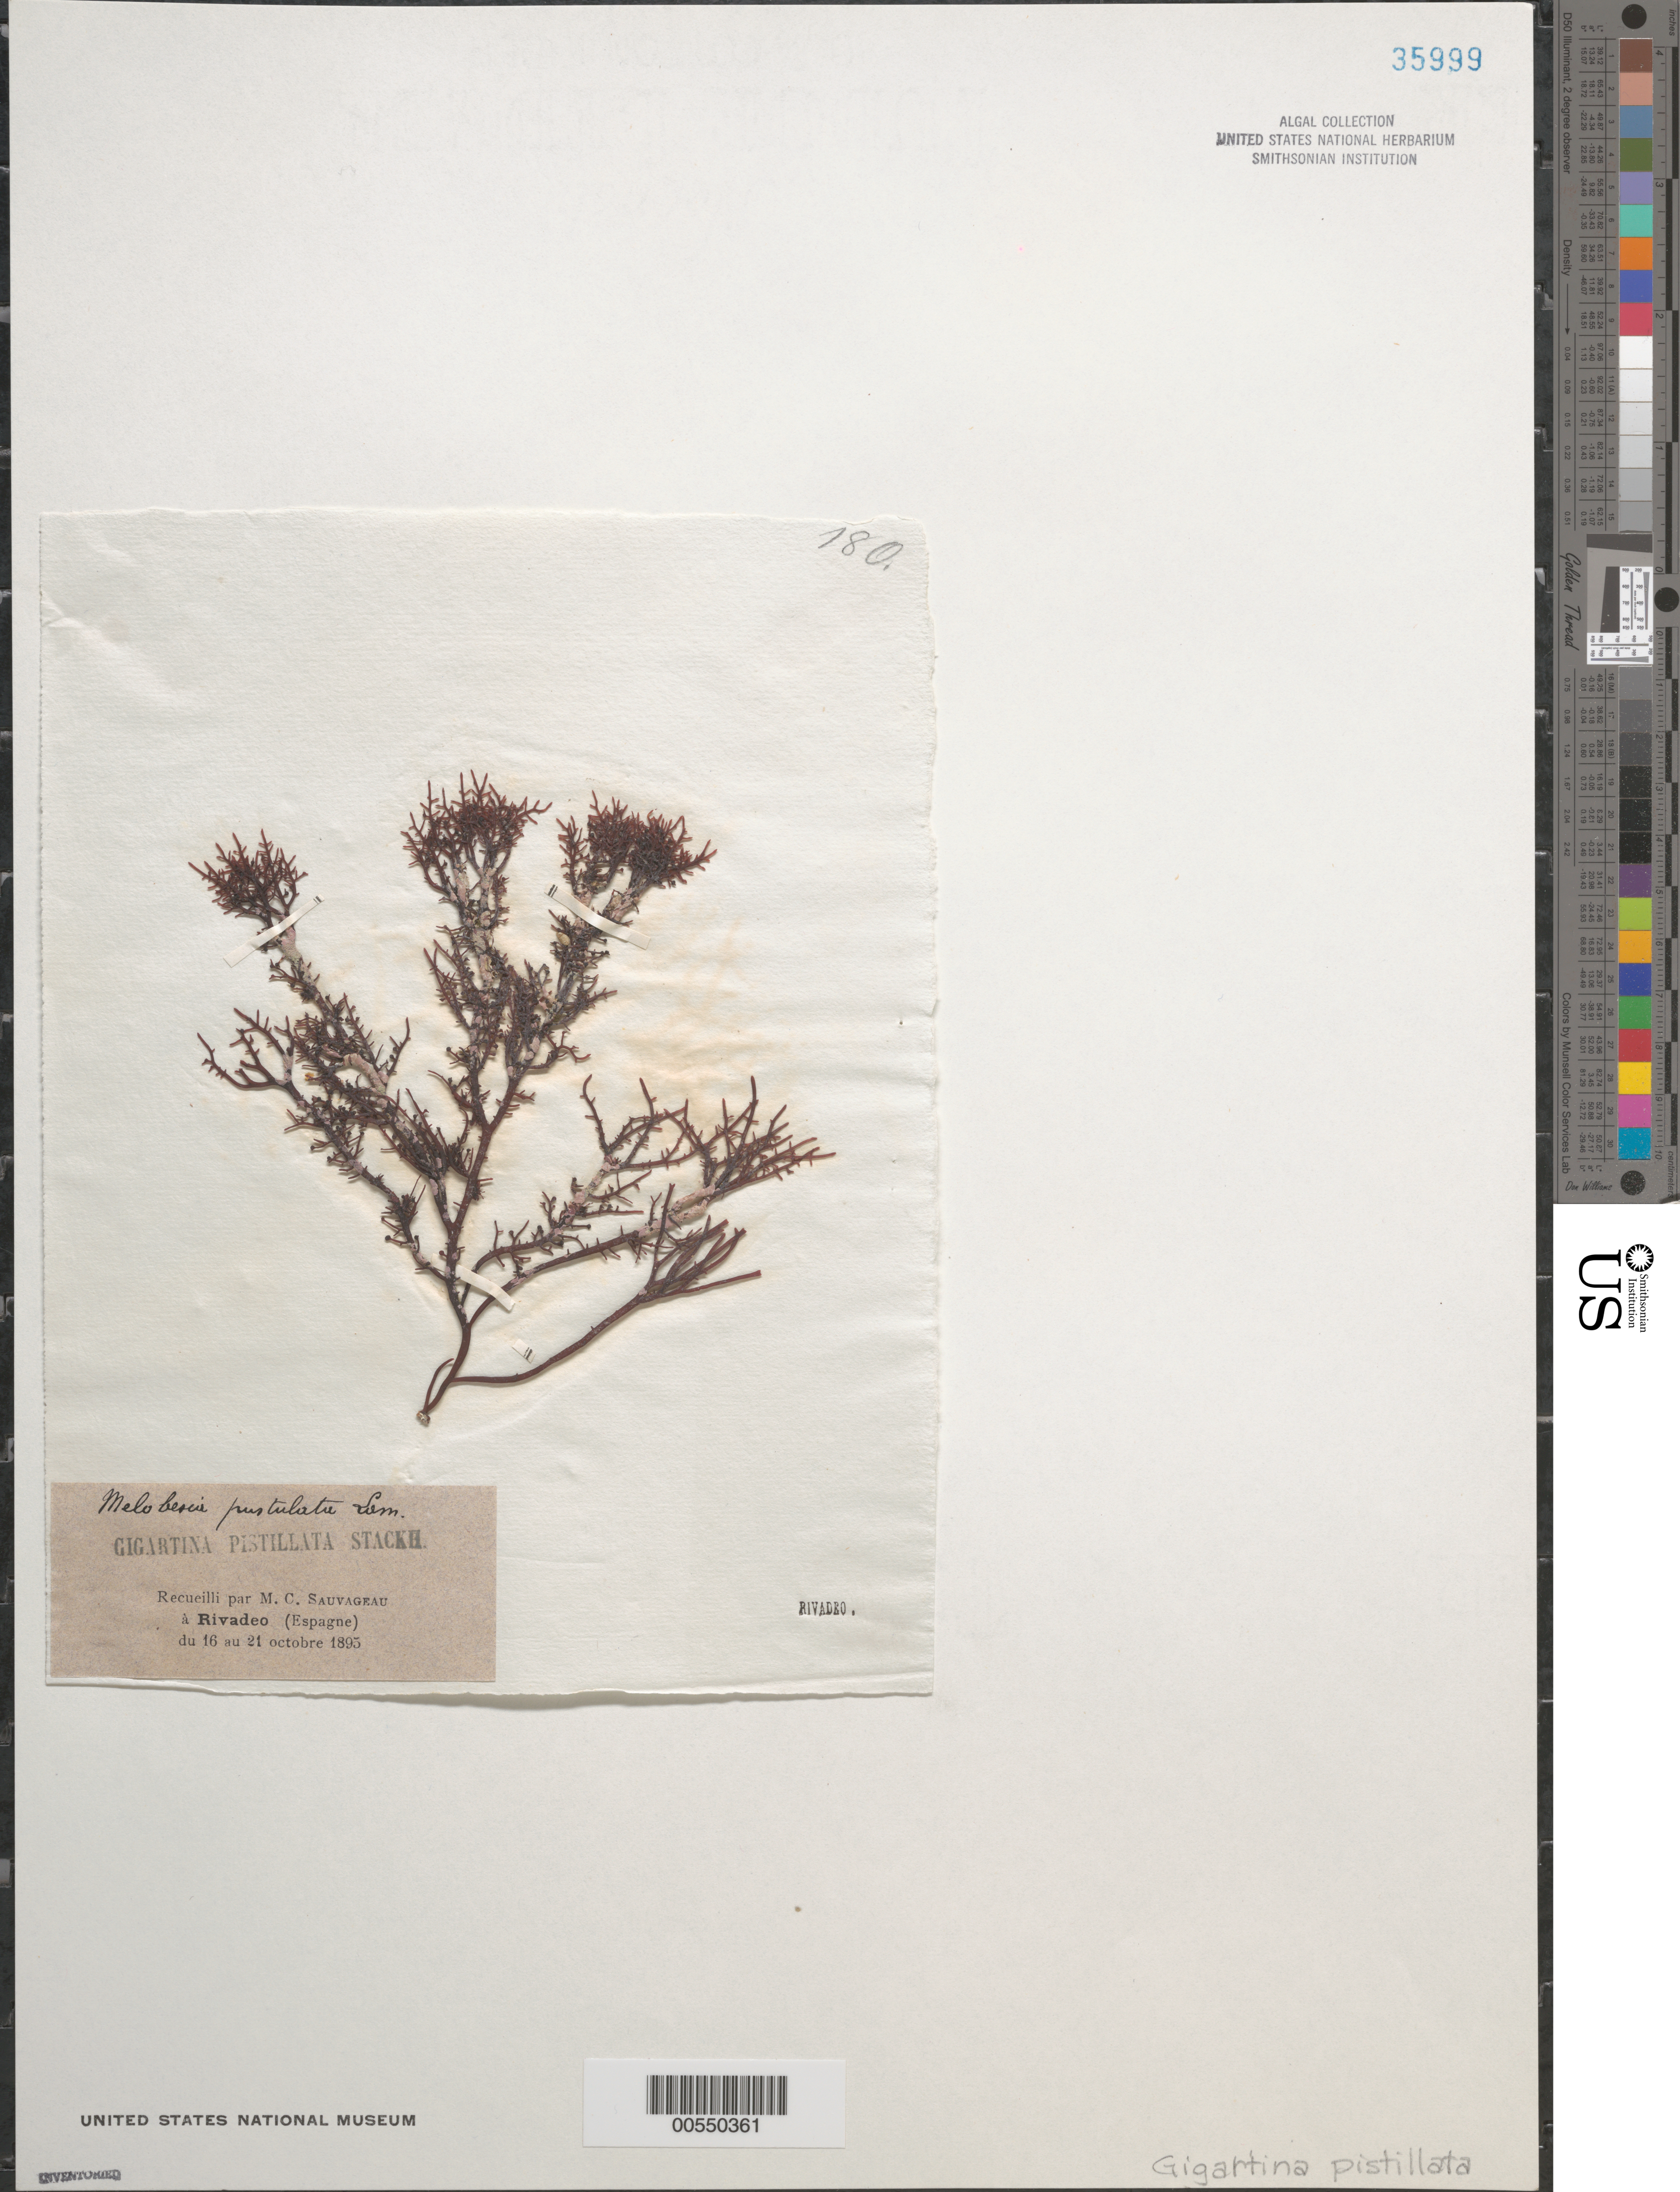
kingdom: Plantae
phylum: Rhodophyta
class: Florideophyceae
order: Gigartinales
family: Gigartinaceae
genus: Gigartina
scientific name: Gigartina pistillata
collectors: C. F. Sauvageau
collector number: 180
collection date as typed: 16 Oct 1895 TO 21 Oct 1895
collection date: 1895-10-16/1895-10-21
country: Spain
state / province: Galicia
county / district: Lugo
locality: Ribadeo (rivadeo)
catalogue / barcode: US 35999